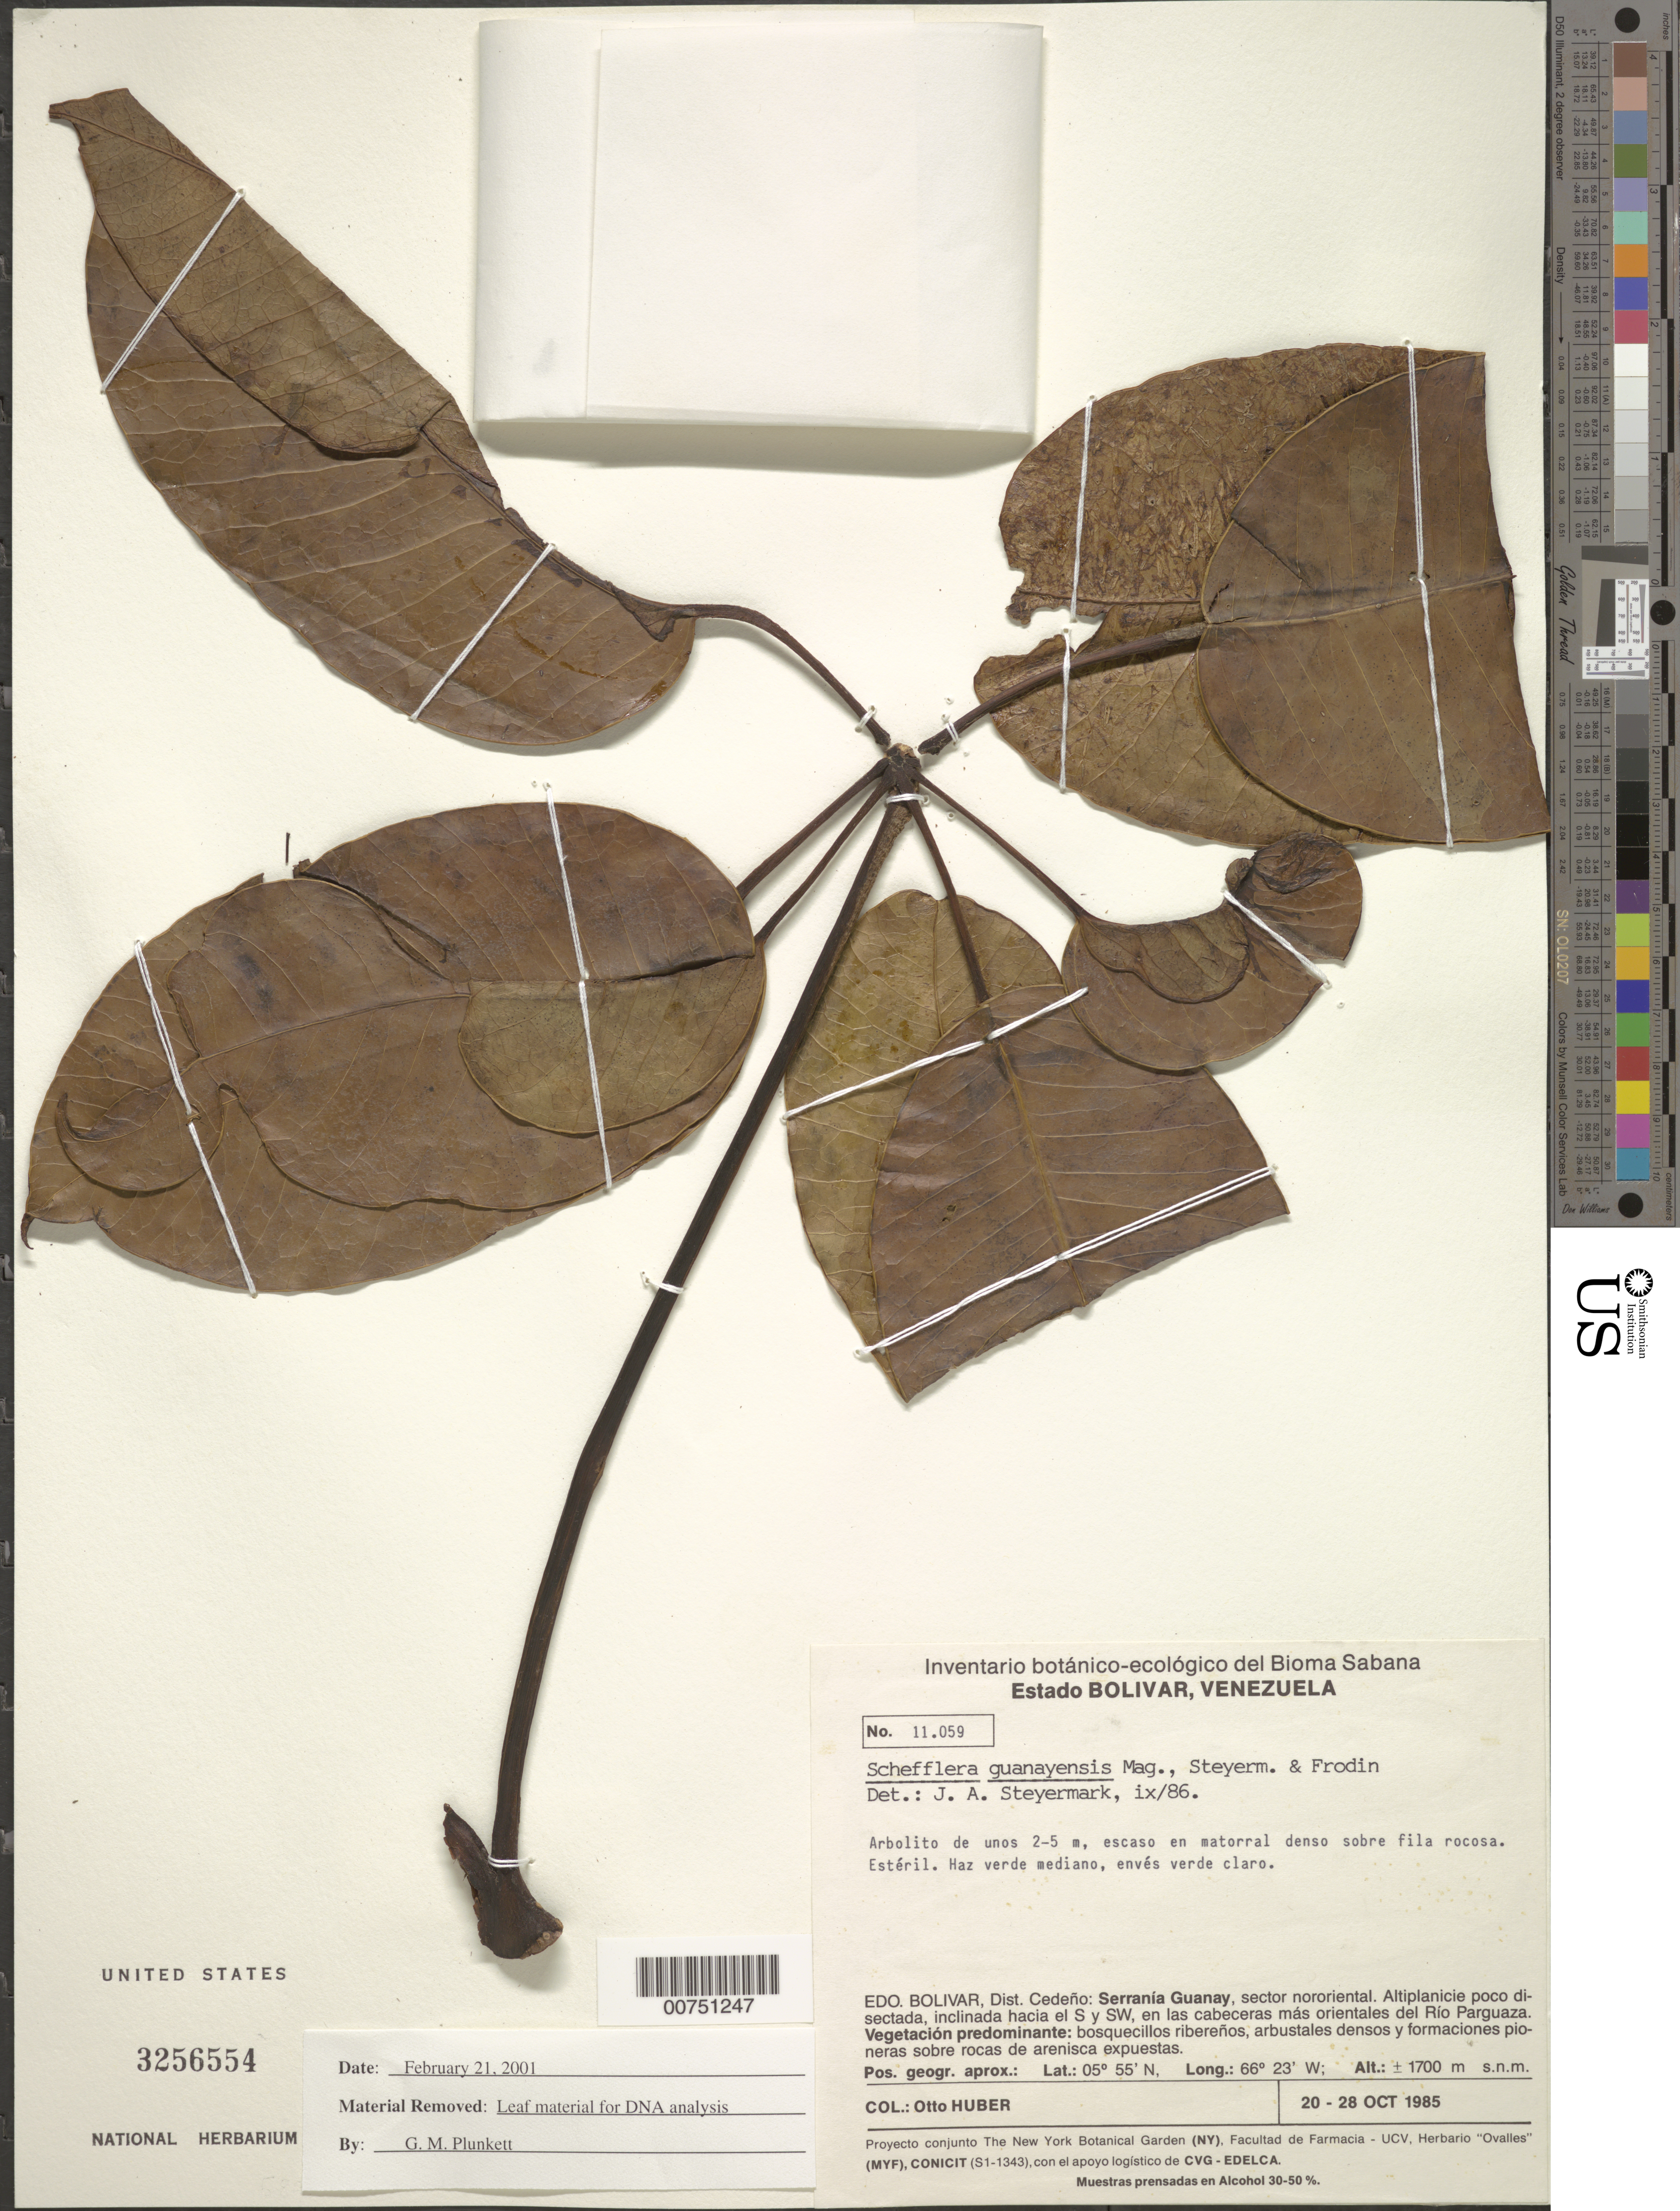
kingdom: Plantae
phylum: Tracheophyta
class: Magnoliopsida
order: Apiales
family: Araliaceae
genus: Schefflera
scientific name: Schefflera guanayensis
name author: Maguire et al.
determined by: Steyermark, Julian A., (VEN)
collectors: O. Huber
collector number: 11059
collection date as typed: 20-Oct-85 to 28-Oct-85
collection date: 1985-10-20/1985-10-28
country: Venezuela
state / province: Bolívar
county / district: Cedeño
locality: Serrania Guanay, sector nororiental; cabeceras mas orientales del Río Parguaza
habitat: Matorral denso sobre fila rocosa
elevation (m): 1700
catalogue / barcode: US 3256554